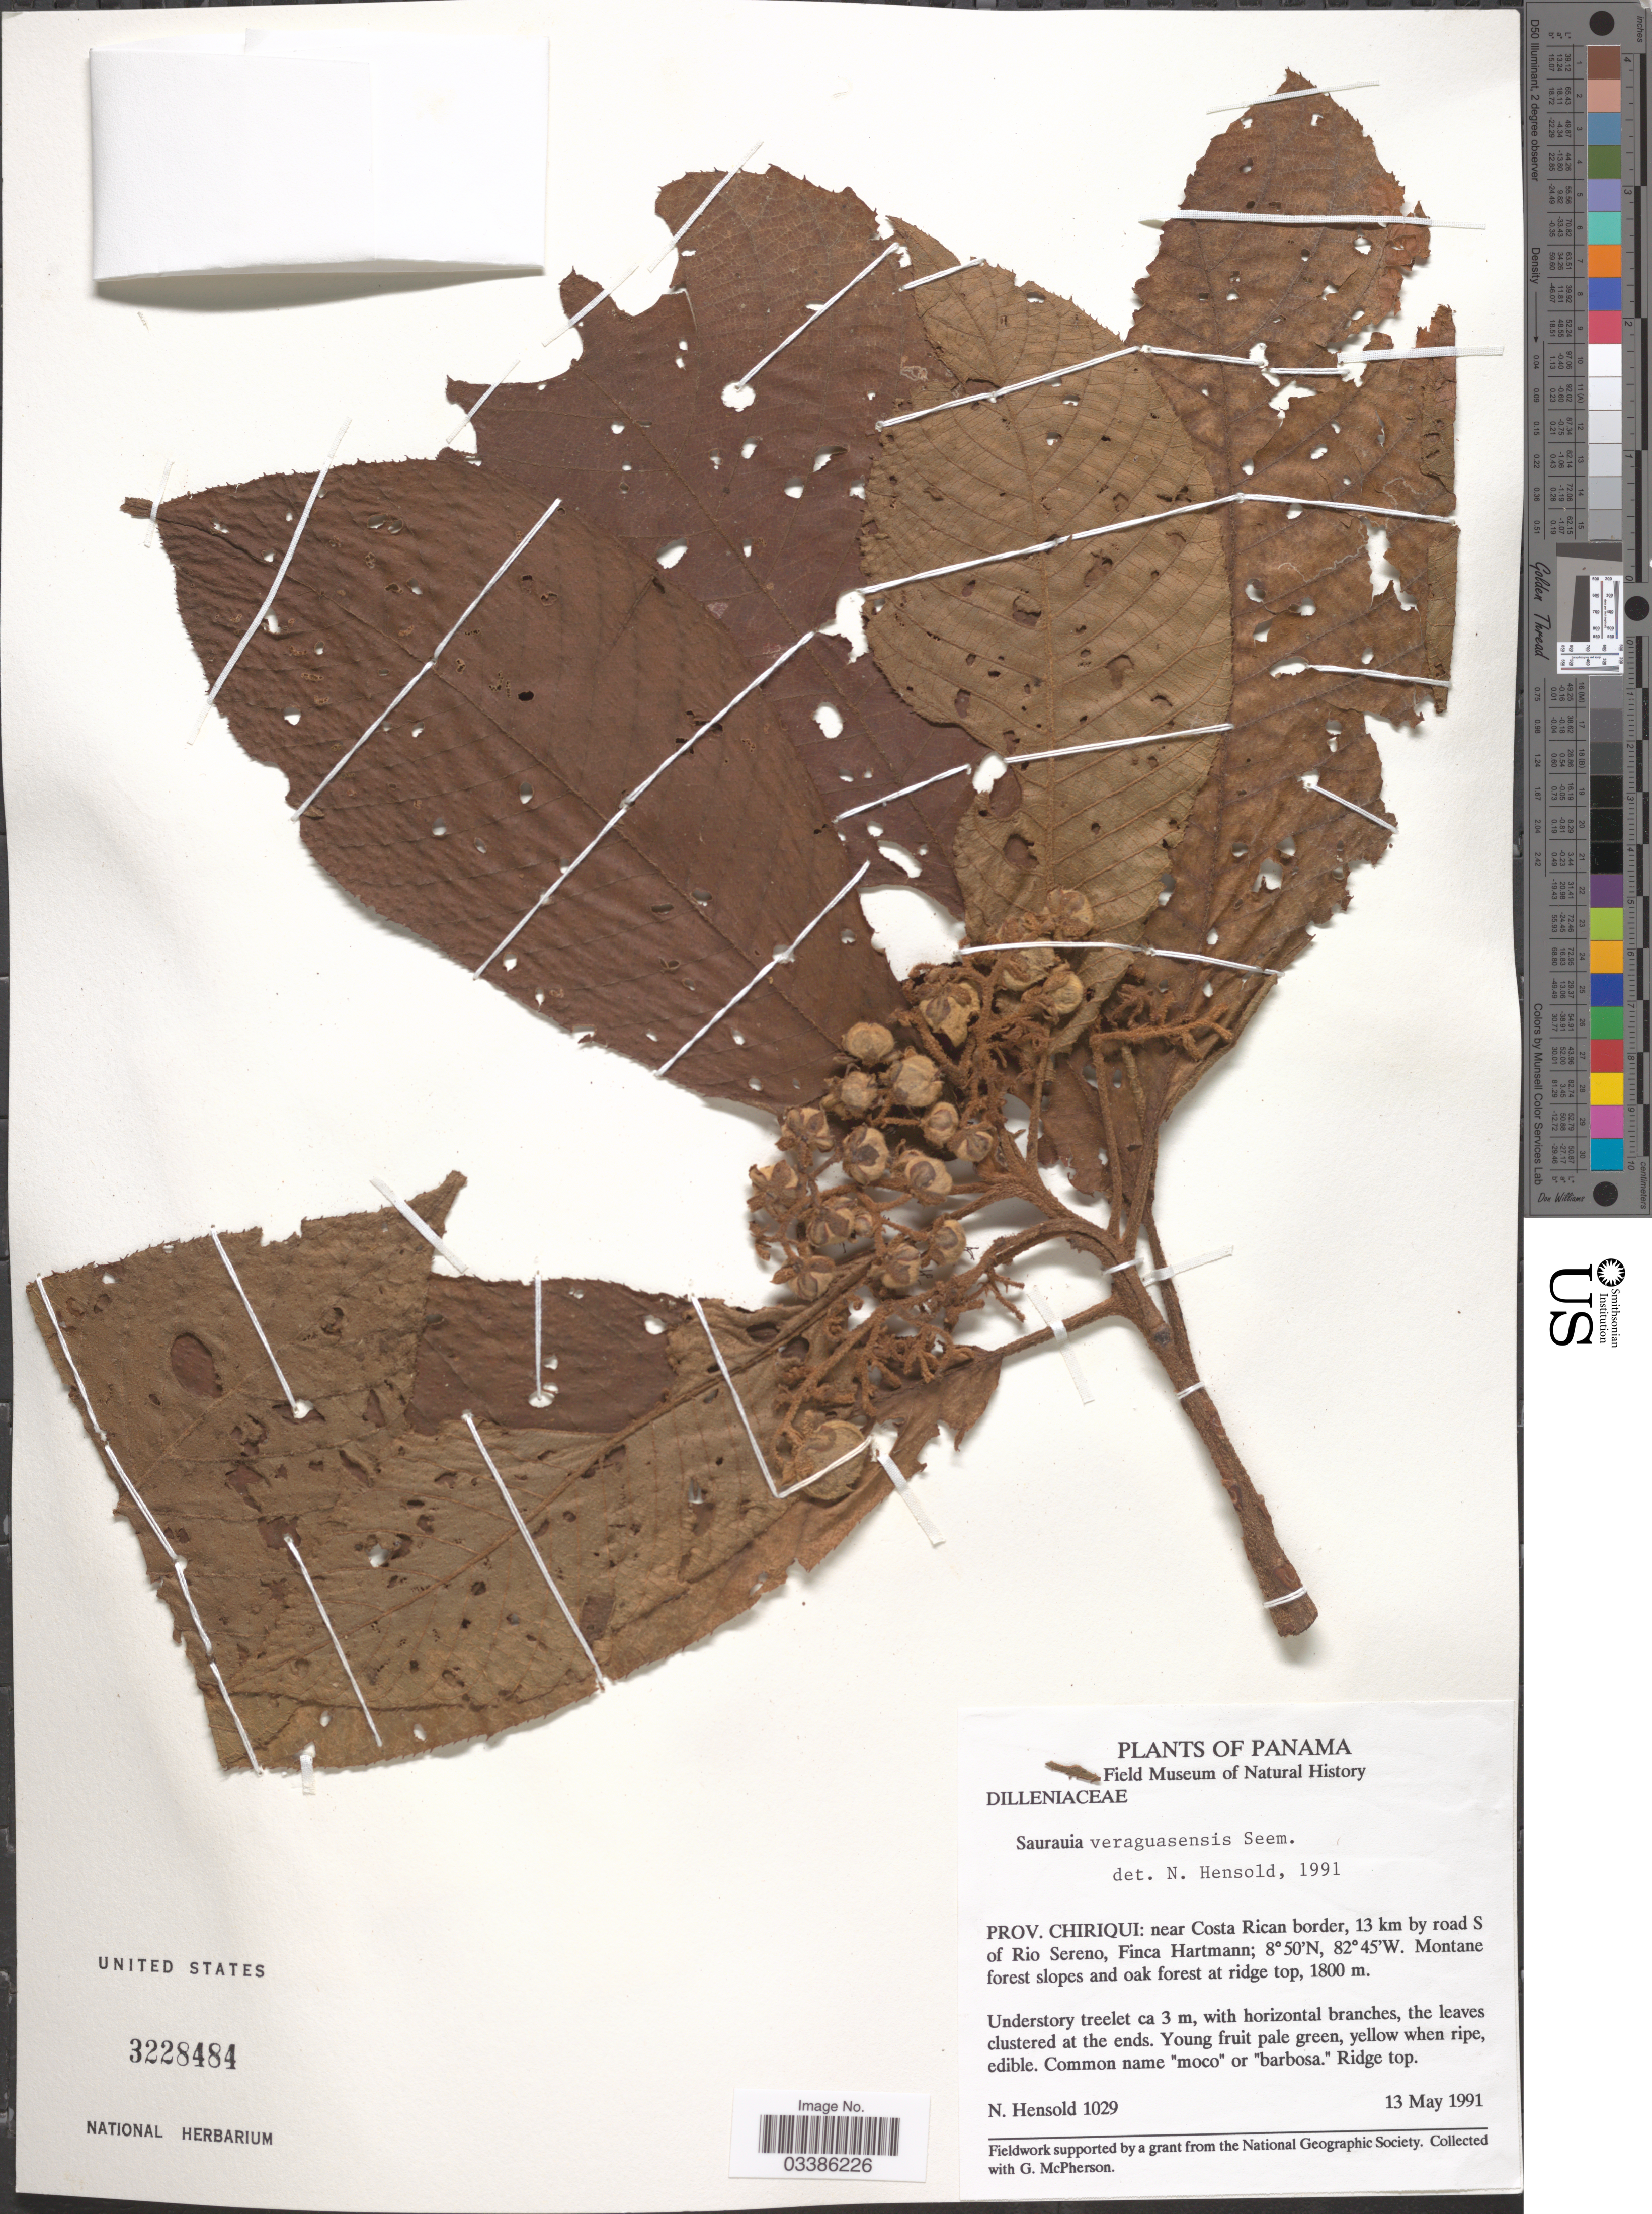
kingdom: Plantae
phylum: Tracheophyta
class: Magnoliopsida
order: Ericales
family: Actinidiaceae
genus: Saurauia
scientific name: Saurauia veraguasensis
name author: Seem.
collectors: N. Hensold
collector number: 1029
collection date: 1991-05-13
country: Panama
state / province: Chiriqui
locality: Near Costa Rican border, 13 km by road S of Rio Sereno, Finca Hartmann.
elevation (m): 1800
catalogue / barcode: US 3228484